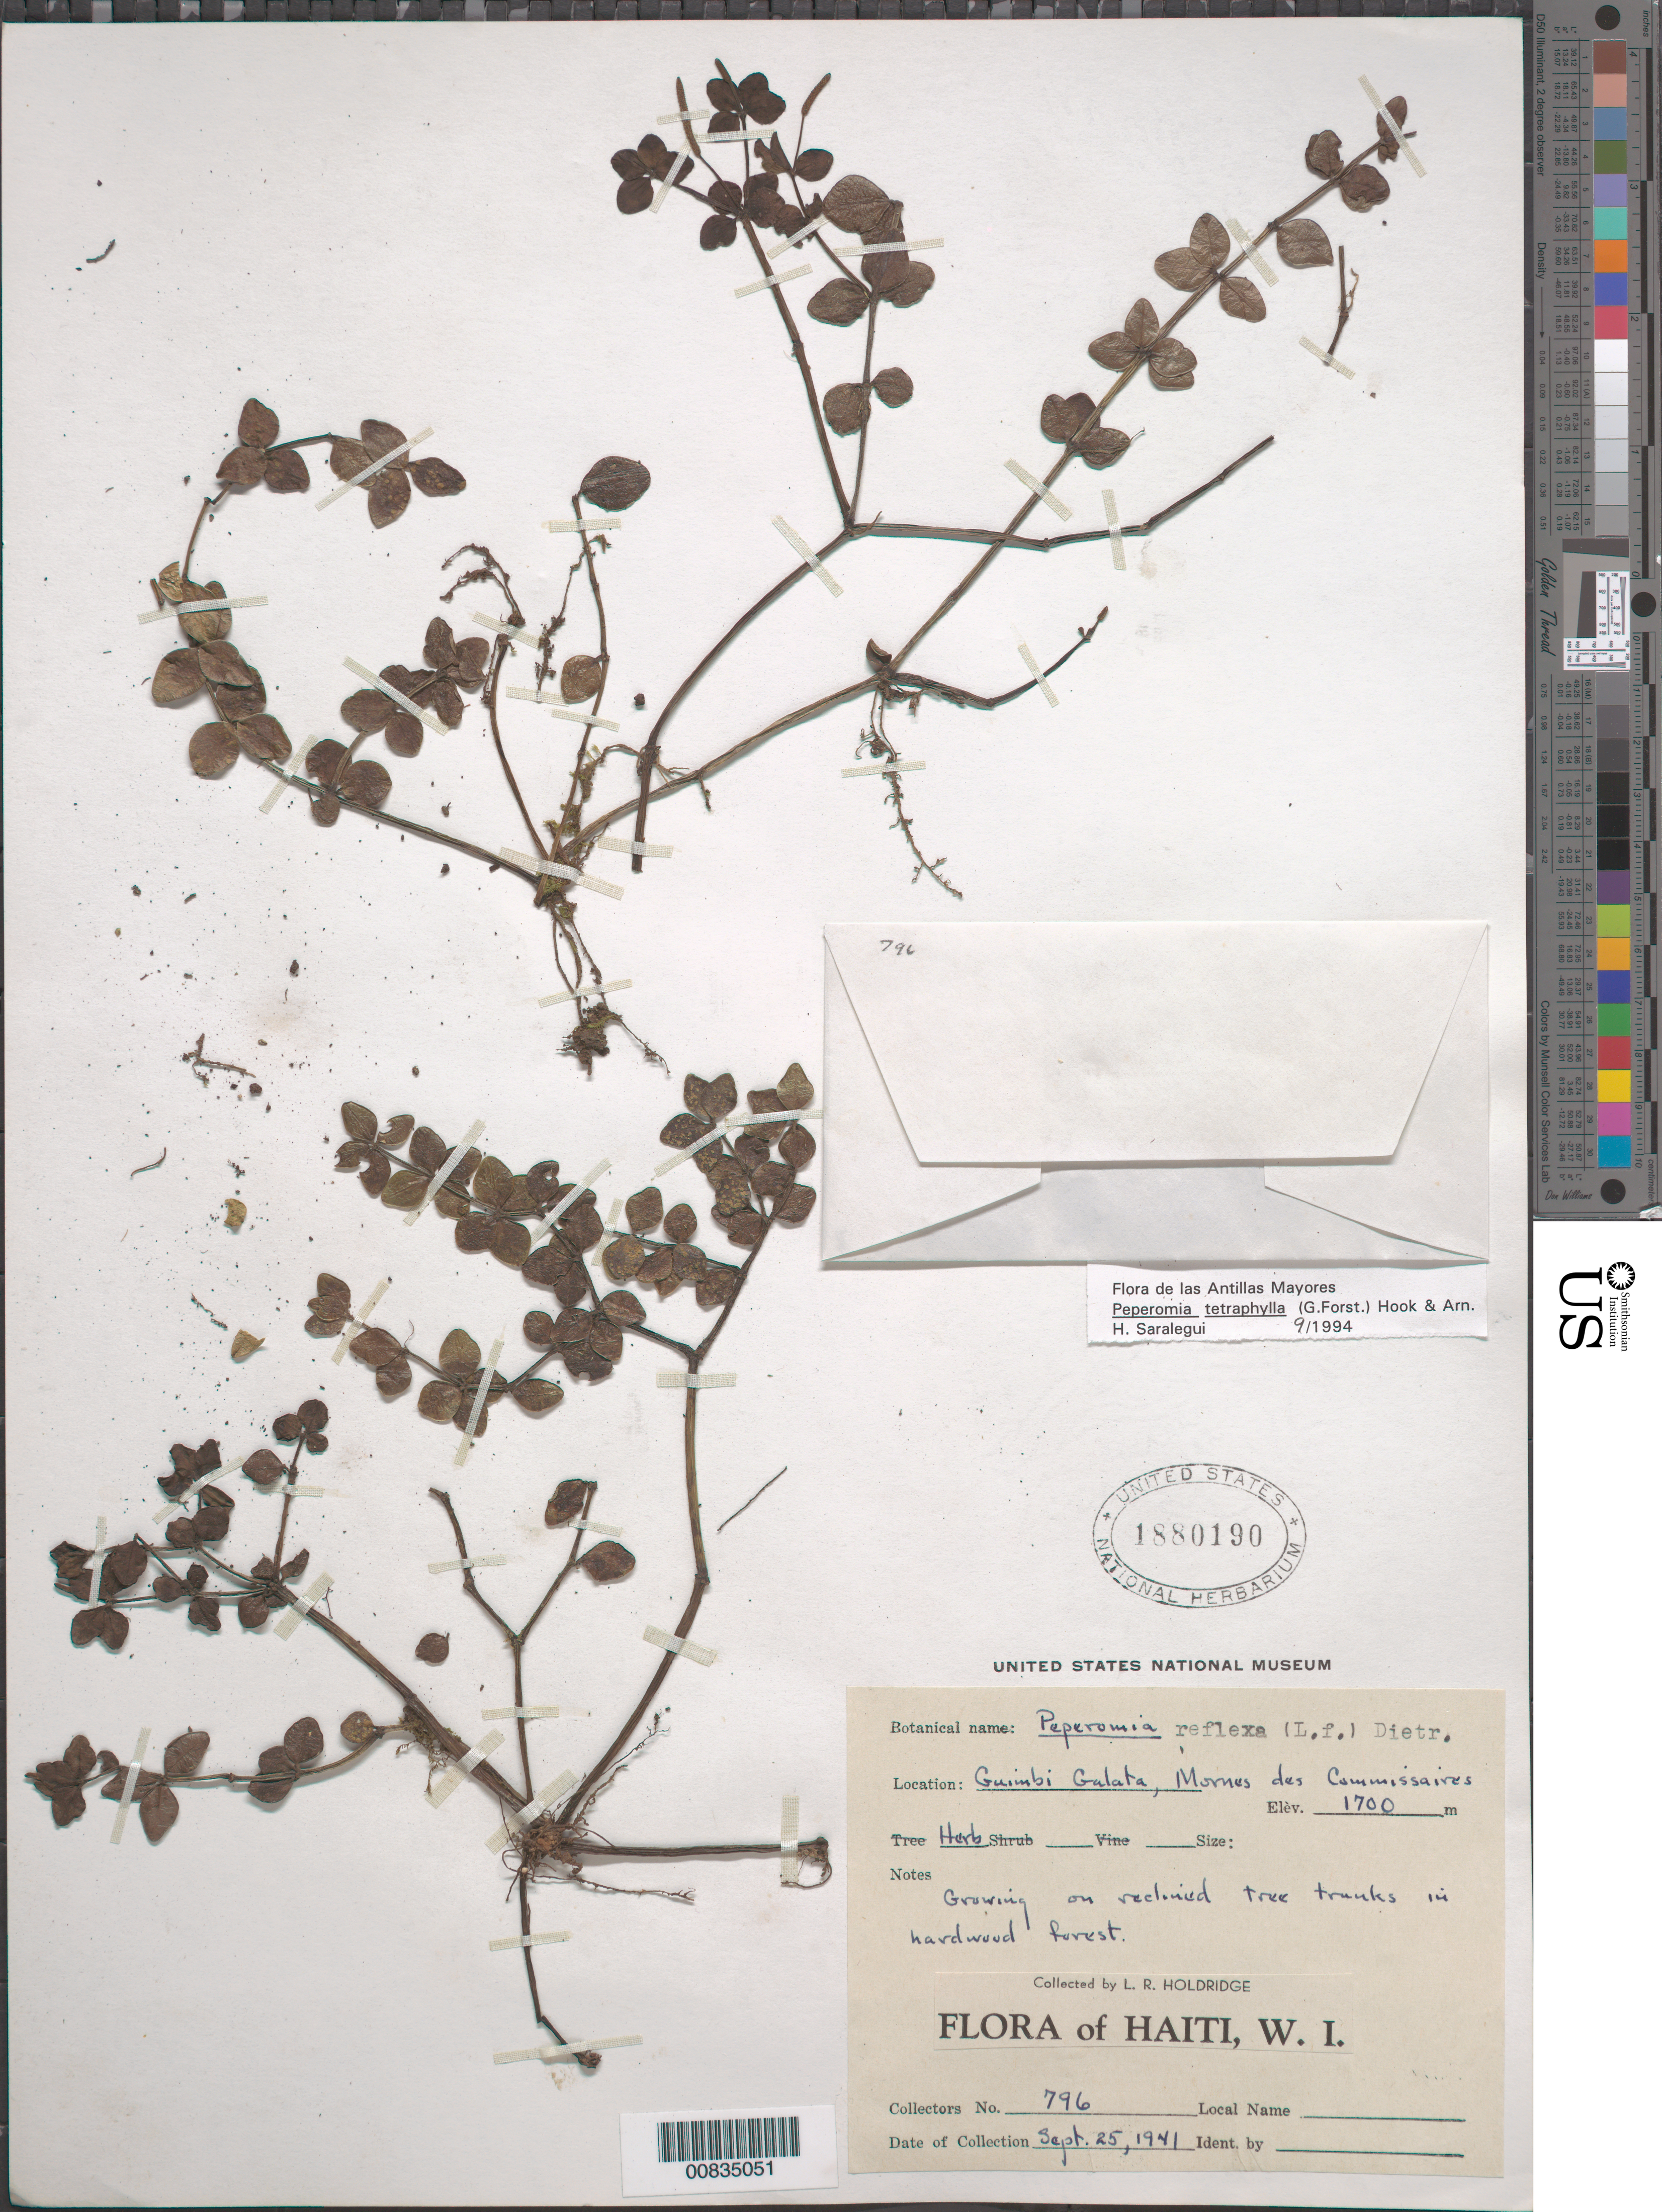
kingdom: Plantae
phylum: Tracheophyta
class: Magnoliopsida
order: Piperales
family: Piperaceae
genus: Peperomia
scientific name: Peperomia trichopus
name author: Trel. in J.F. Macbr.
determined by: Saralegui Boza, H., (HAJB), Jardin Botanico Nacional (Habana)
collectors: L. Holdridge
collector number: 796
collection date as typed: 25 Sep 1941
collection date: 1941-09-25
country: Haiti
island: Hispaniola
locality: Guimbi Galata, Mornes des Commissaires.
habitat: Growing on reclined tree trunks in hardwood forest.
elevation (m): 1700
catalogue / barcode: US 1880190